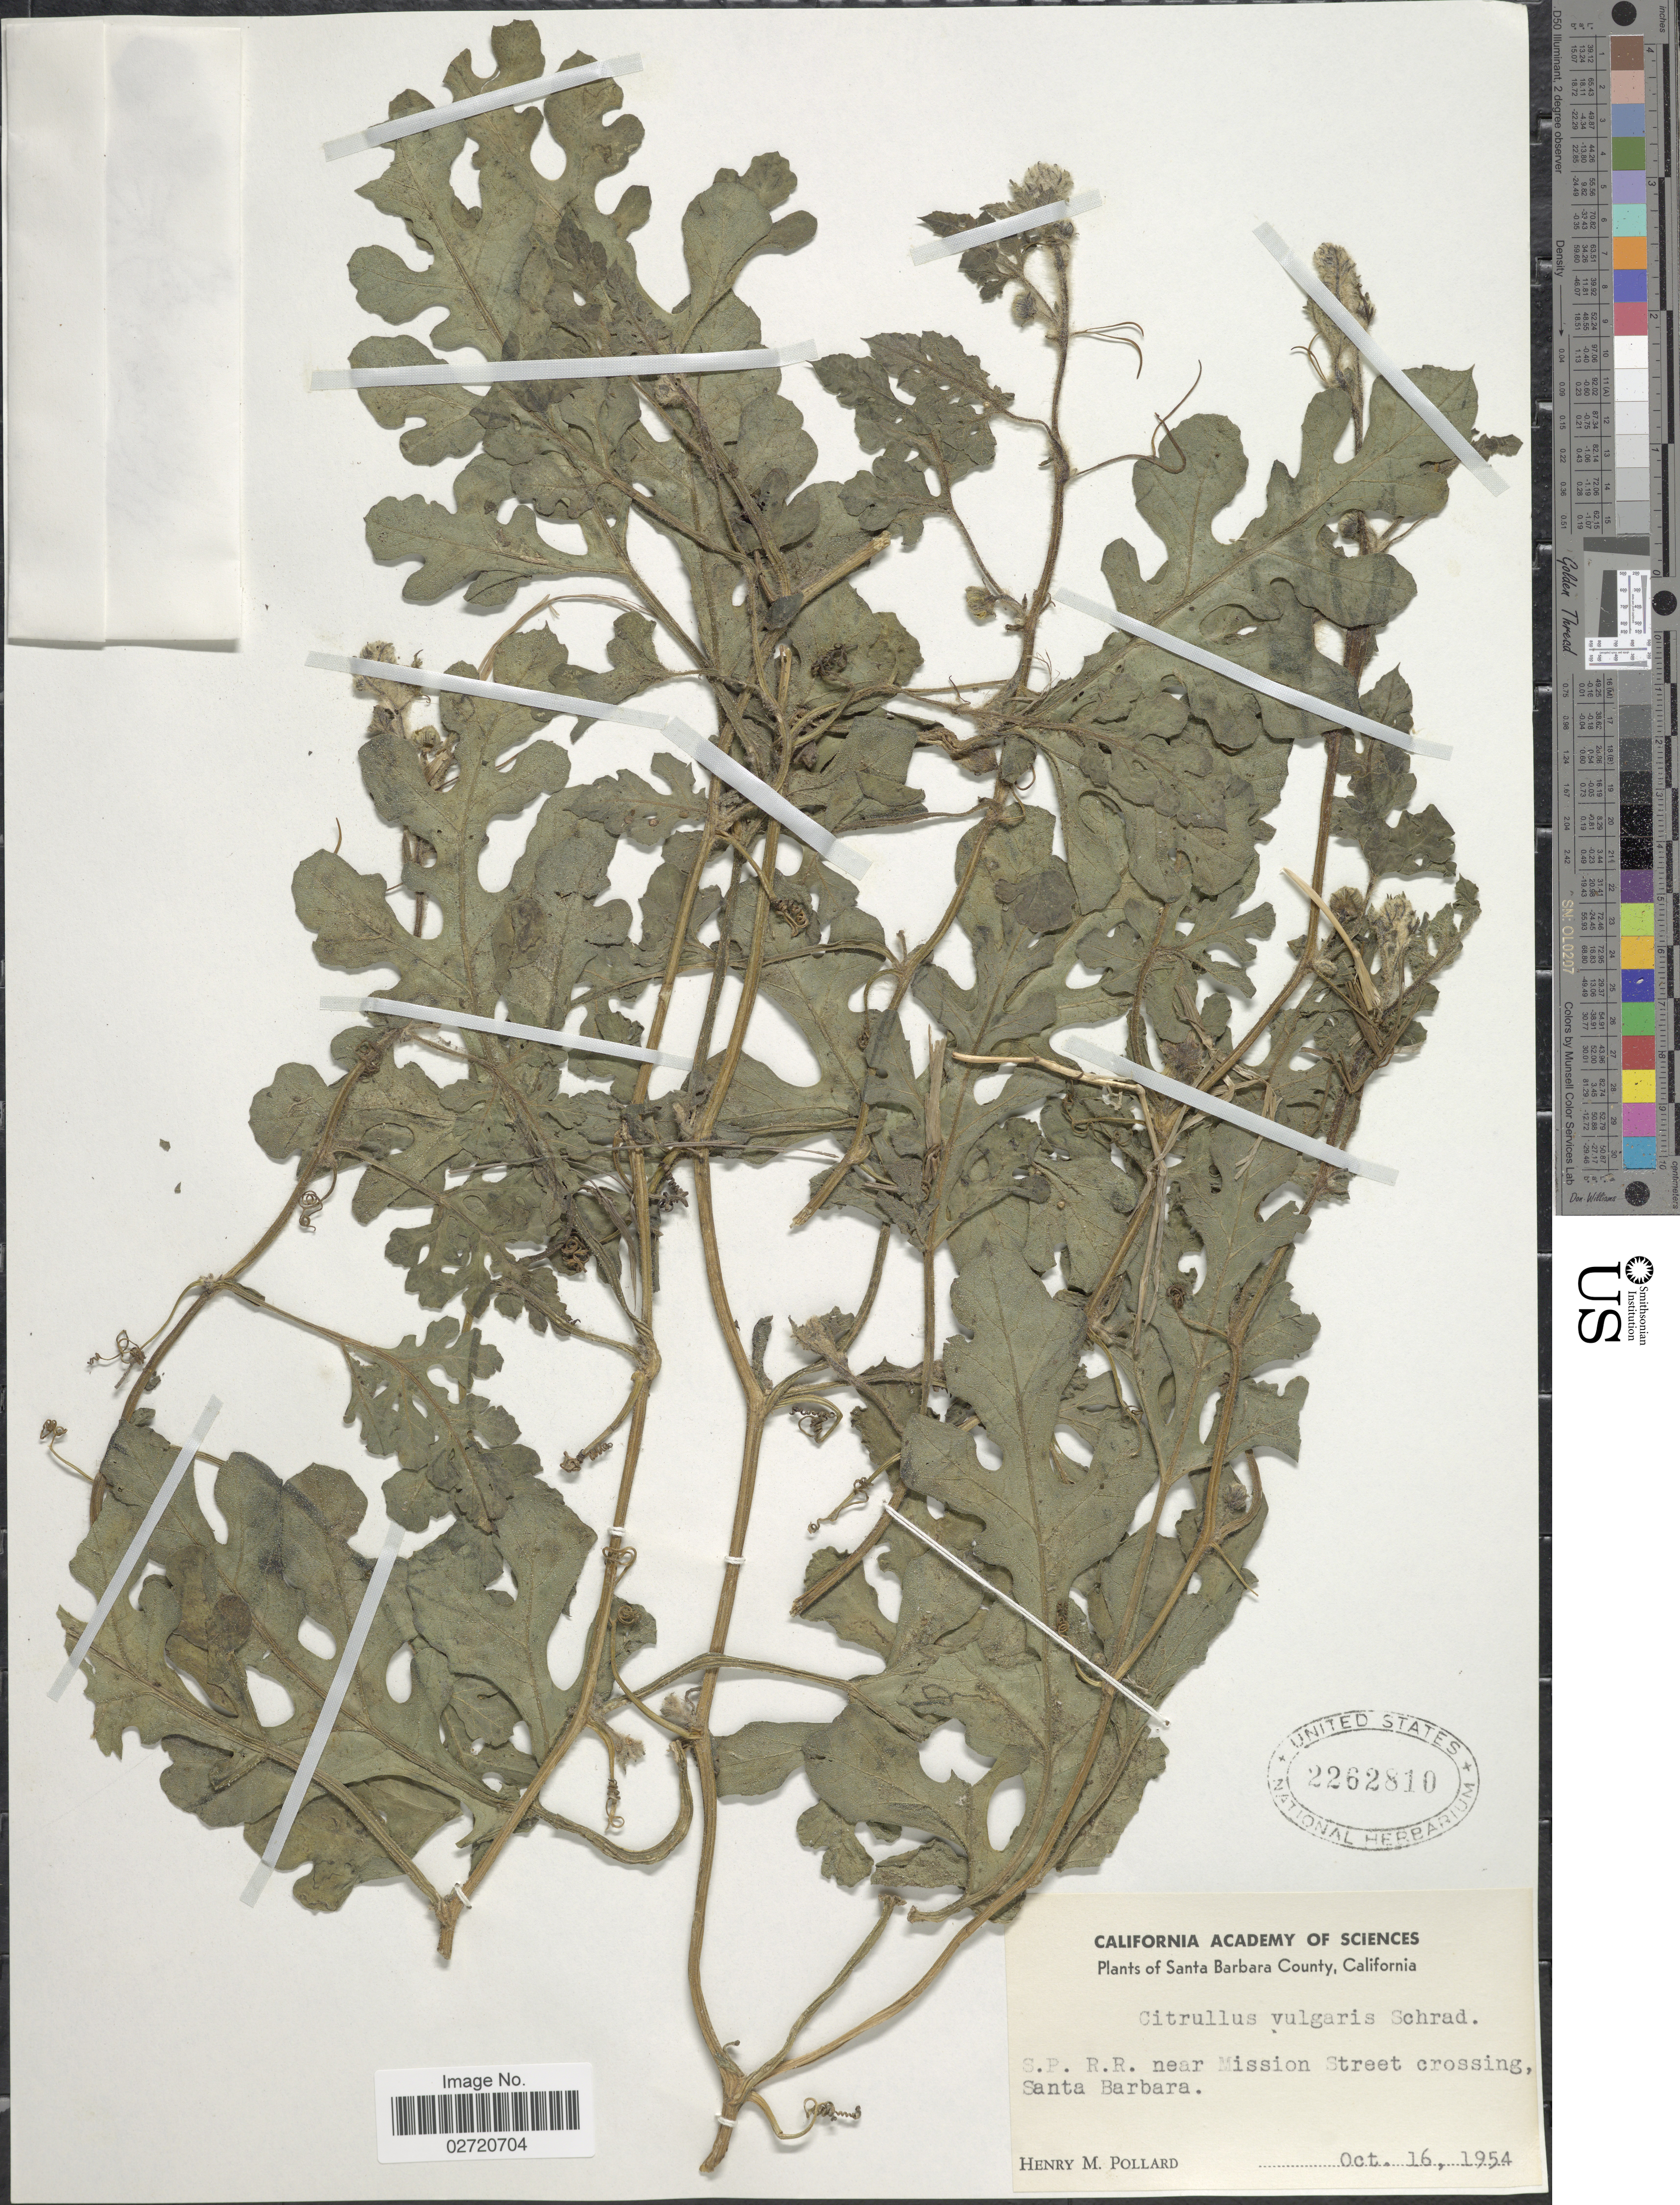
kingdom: Plantae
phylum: Tracheophyta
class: Magnoliopsida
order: Cucurbitales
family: Cucurbitaceae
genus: Citrullus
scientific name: Citrullus lanatus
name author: (Thunb.) Matsum. & Nakai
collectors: H. M. Pollard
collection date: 1954-10-16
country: United States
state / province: California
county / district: Santa Barbara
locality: Santa Barbara County. S.P. R.R. near Mission Street crossing. Santa Barbara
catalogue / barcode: US 2262810